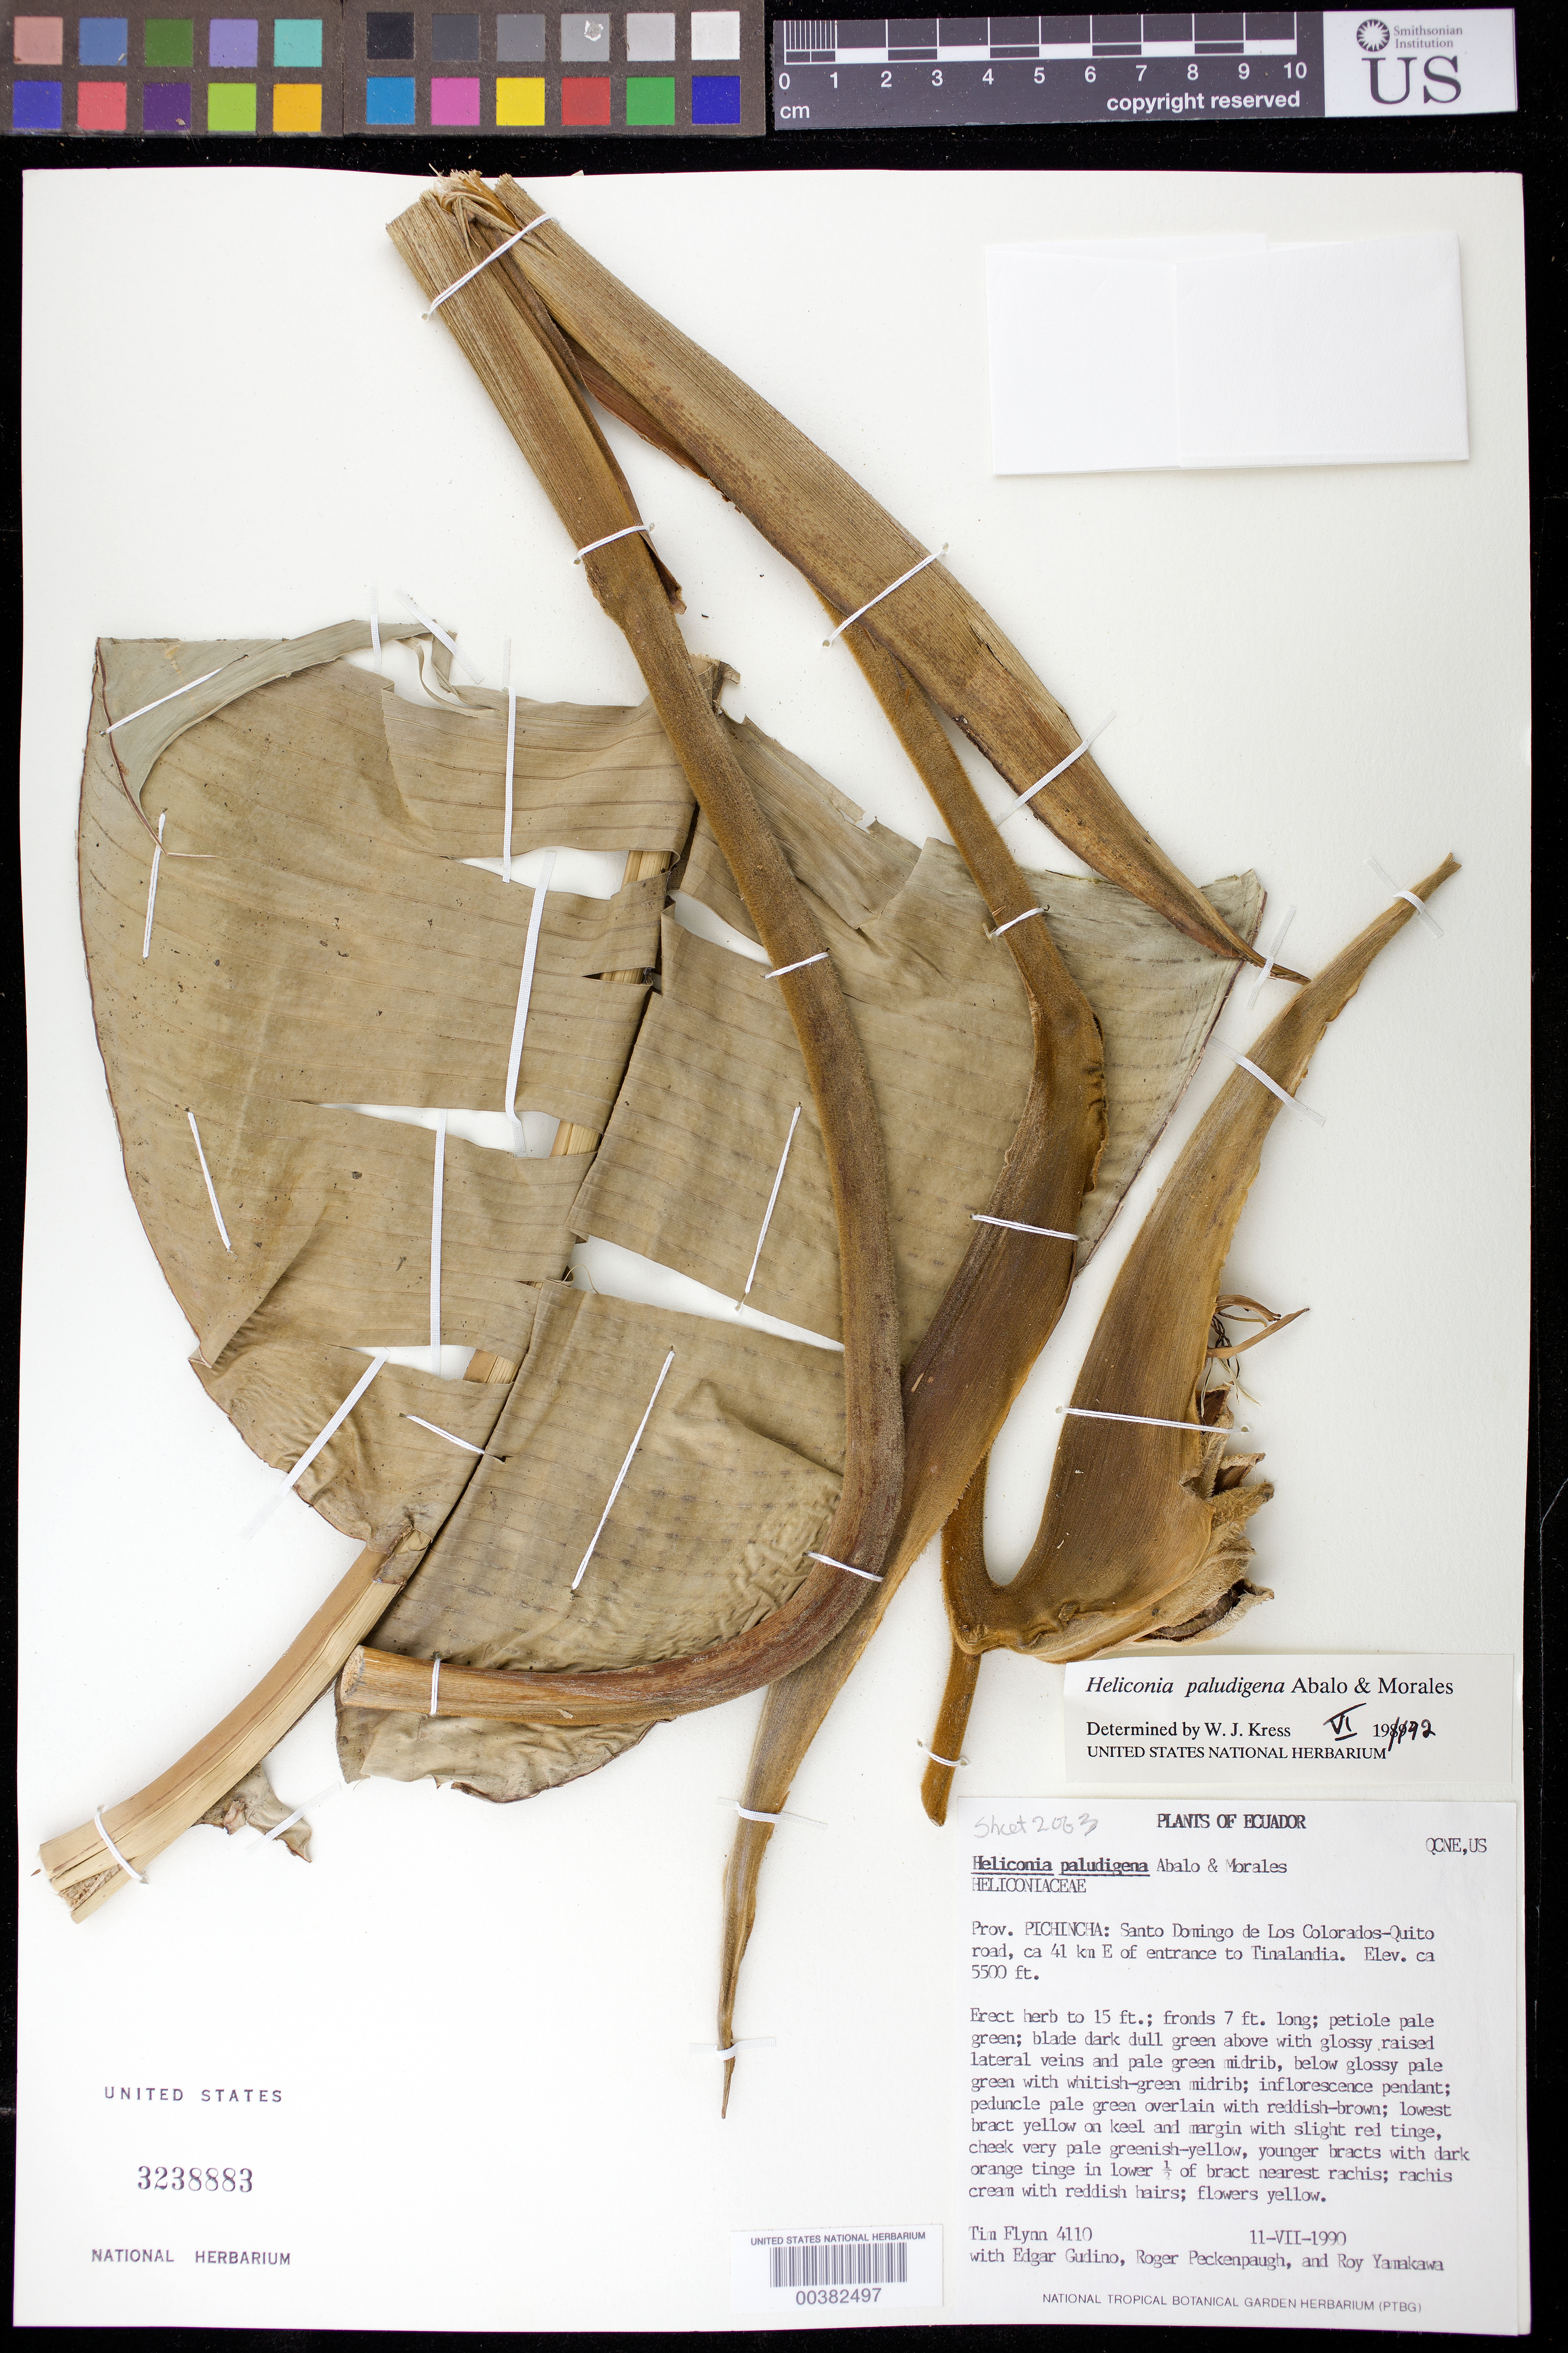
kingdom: Plantae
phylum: Tracheophyta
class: Liliopsida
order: Zingiberales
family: Heliconiaceae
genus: Heliconia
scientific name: Heliconia paludigena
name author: Abalo & Morales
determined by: Kress, W. J., (US), Smithsonian Institution - National Museum of Natural History (UNITED STATES)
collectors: T. W. Flynn, E. Gudiño, R. Peckinpaugh & R. Yamakawa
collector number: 4110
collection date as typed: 11 Jul 1990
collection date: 1990-07-11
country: Ecuador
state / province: Pichincha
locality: Santo Domingo de los Colorados - quito road. E of Entrance to tinalandia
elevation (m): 1676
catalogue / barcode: US 3238883